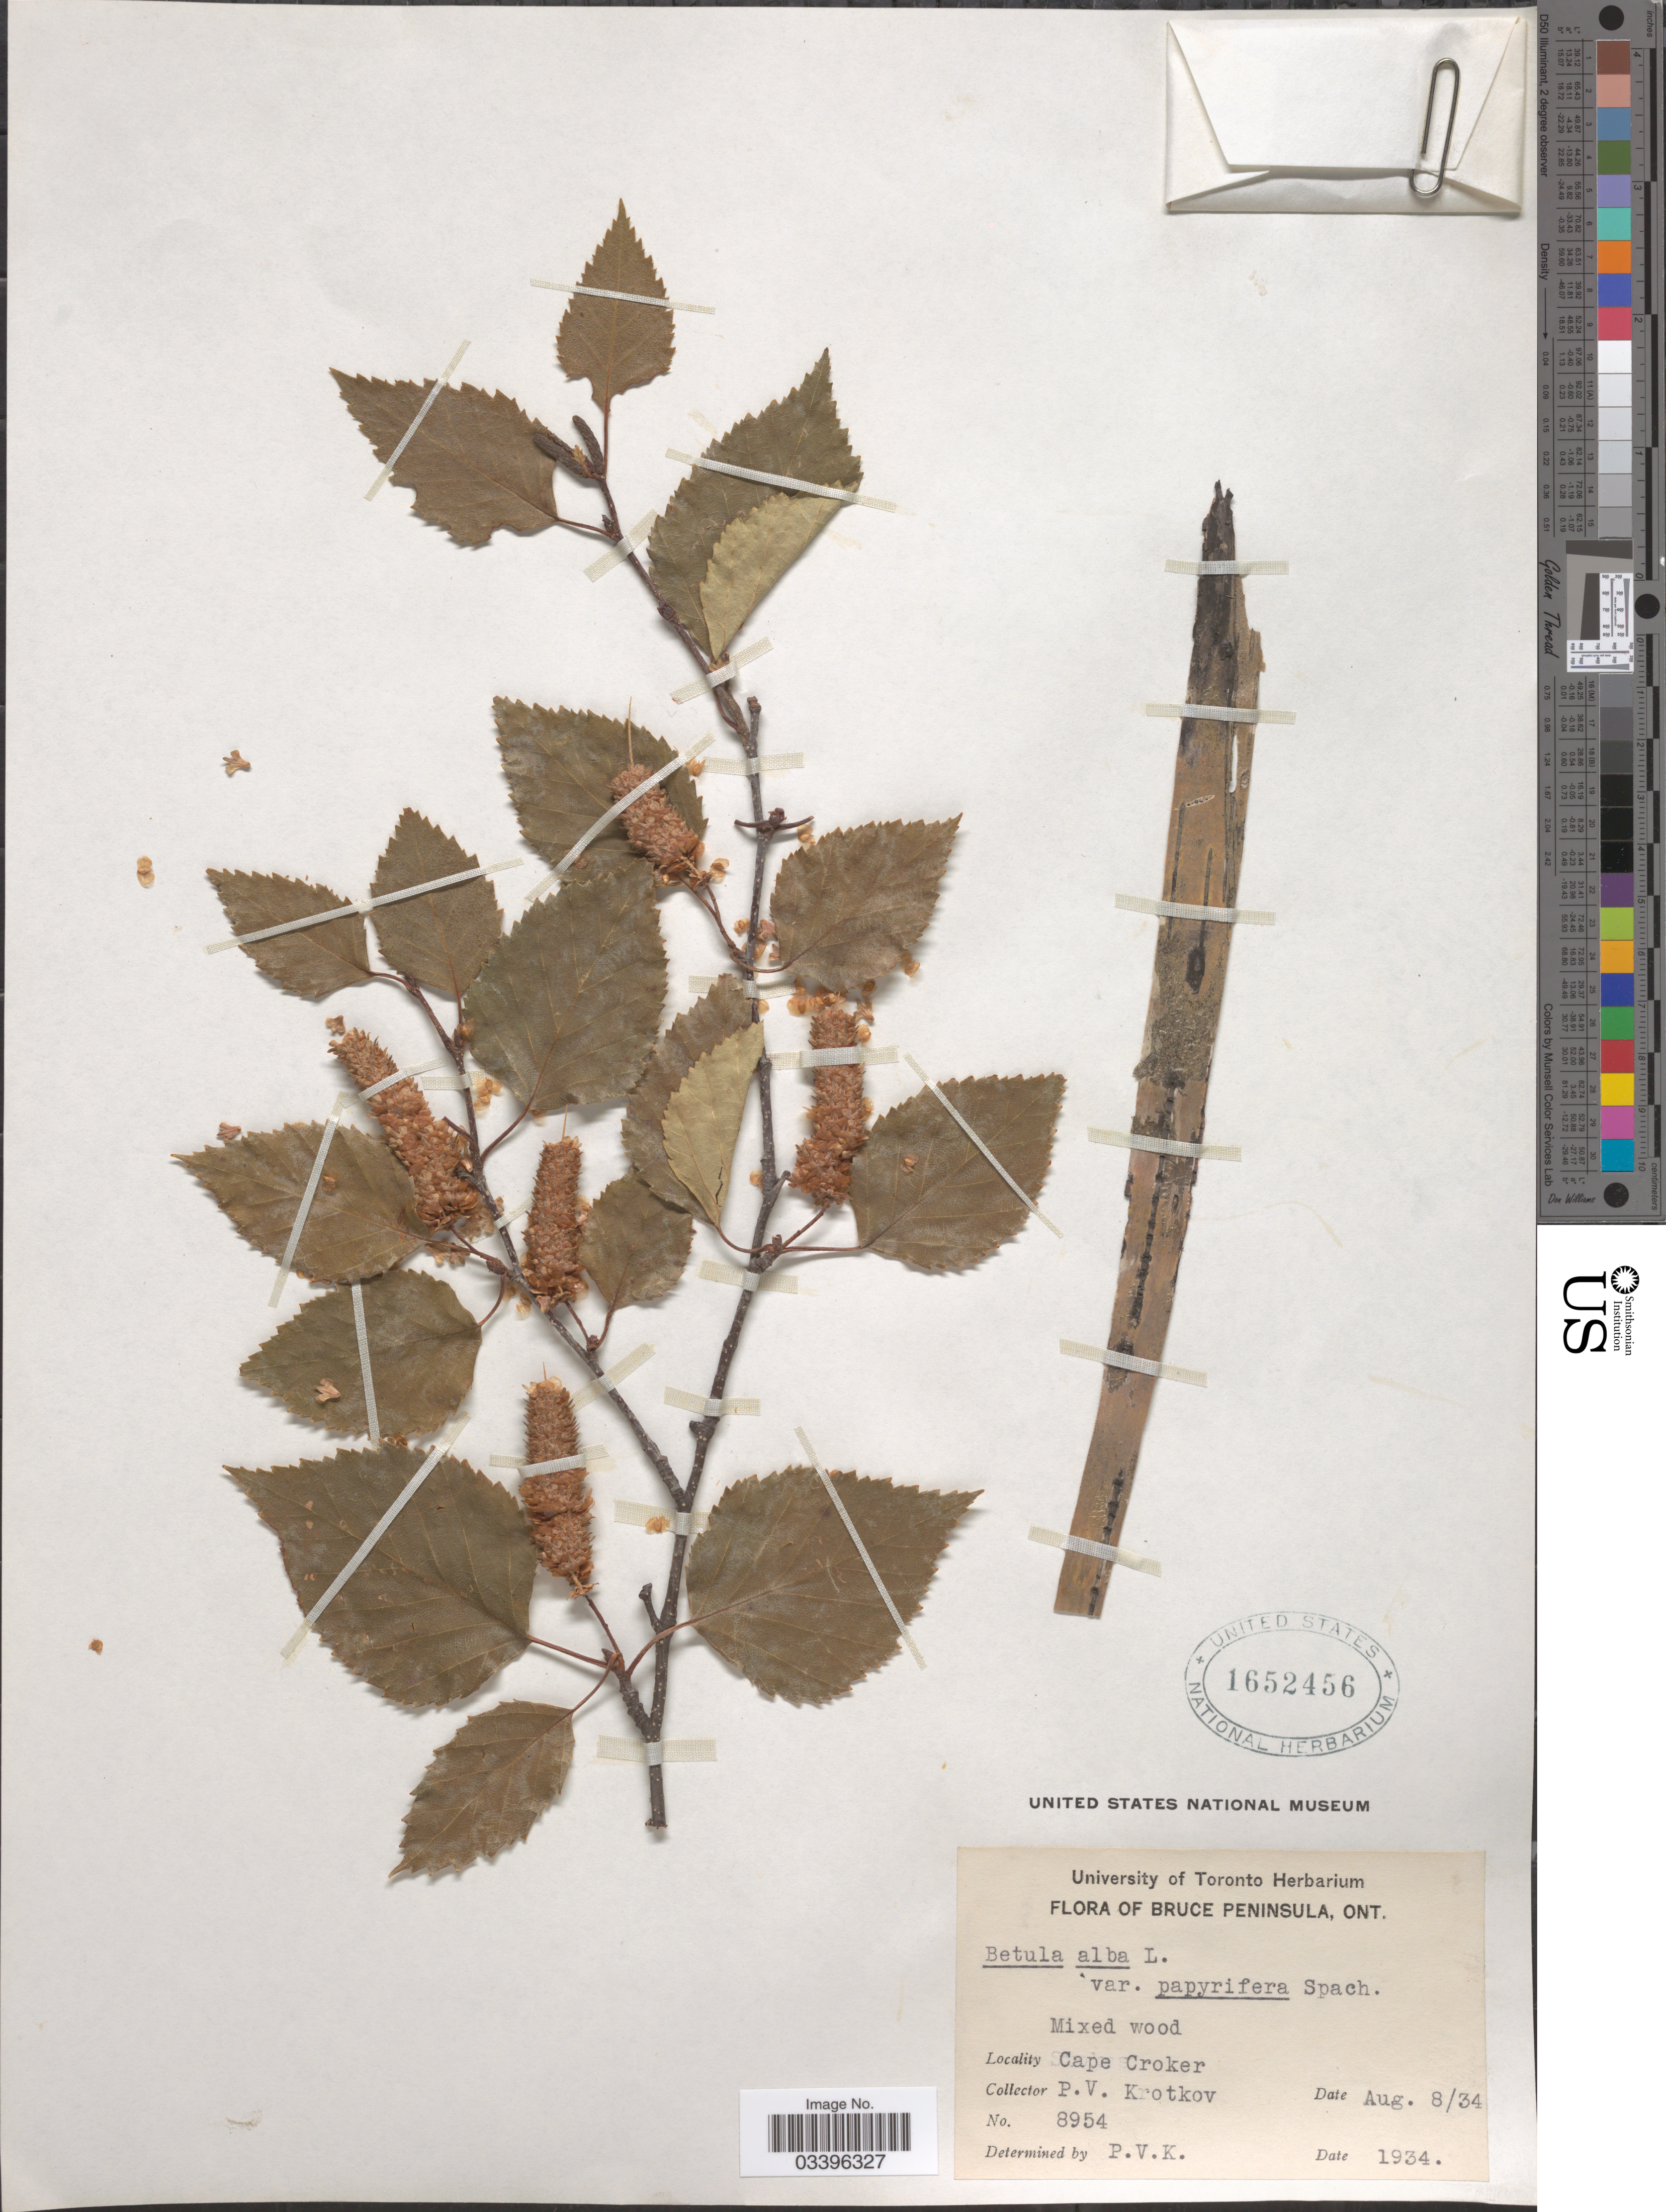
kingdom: Plantae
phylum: Tracheophyta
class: Magnoliopsida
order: Fagales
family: Betulaceae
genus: Betula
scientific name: Betula papyrifera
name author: Marshall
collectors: P. V. Krotkov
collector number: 8954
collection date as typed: Transcribed d/m/y: 8/8/34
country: Canada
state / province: Ontario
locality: Bruce Peninsula, Ont. Cape Croker.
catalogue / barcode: US 1652456